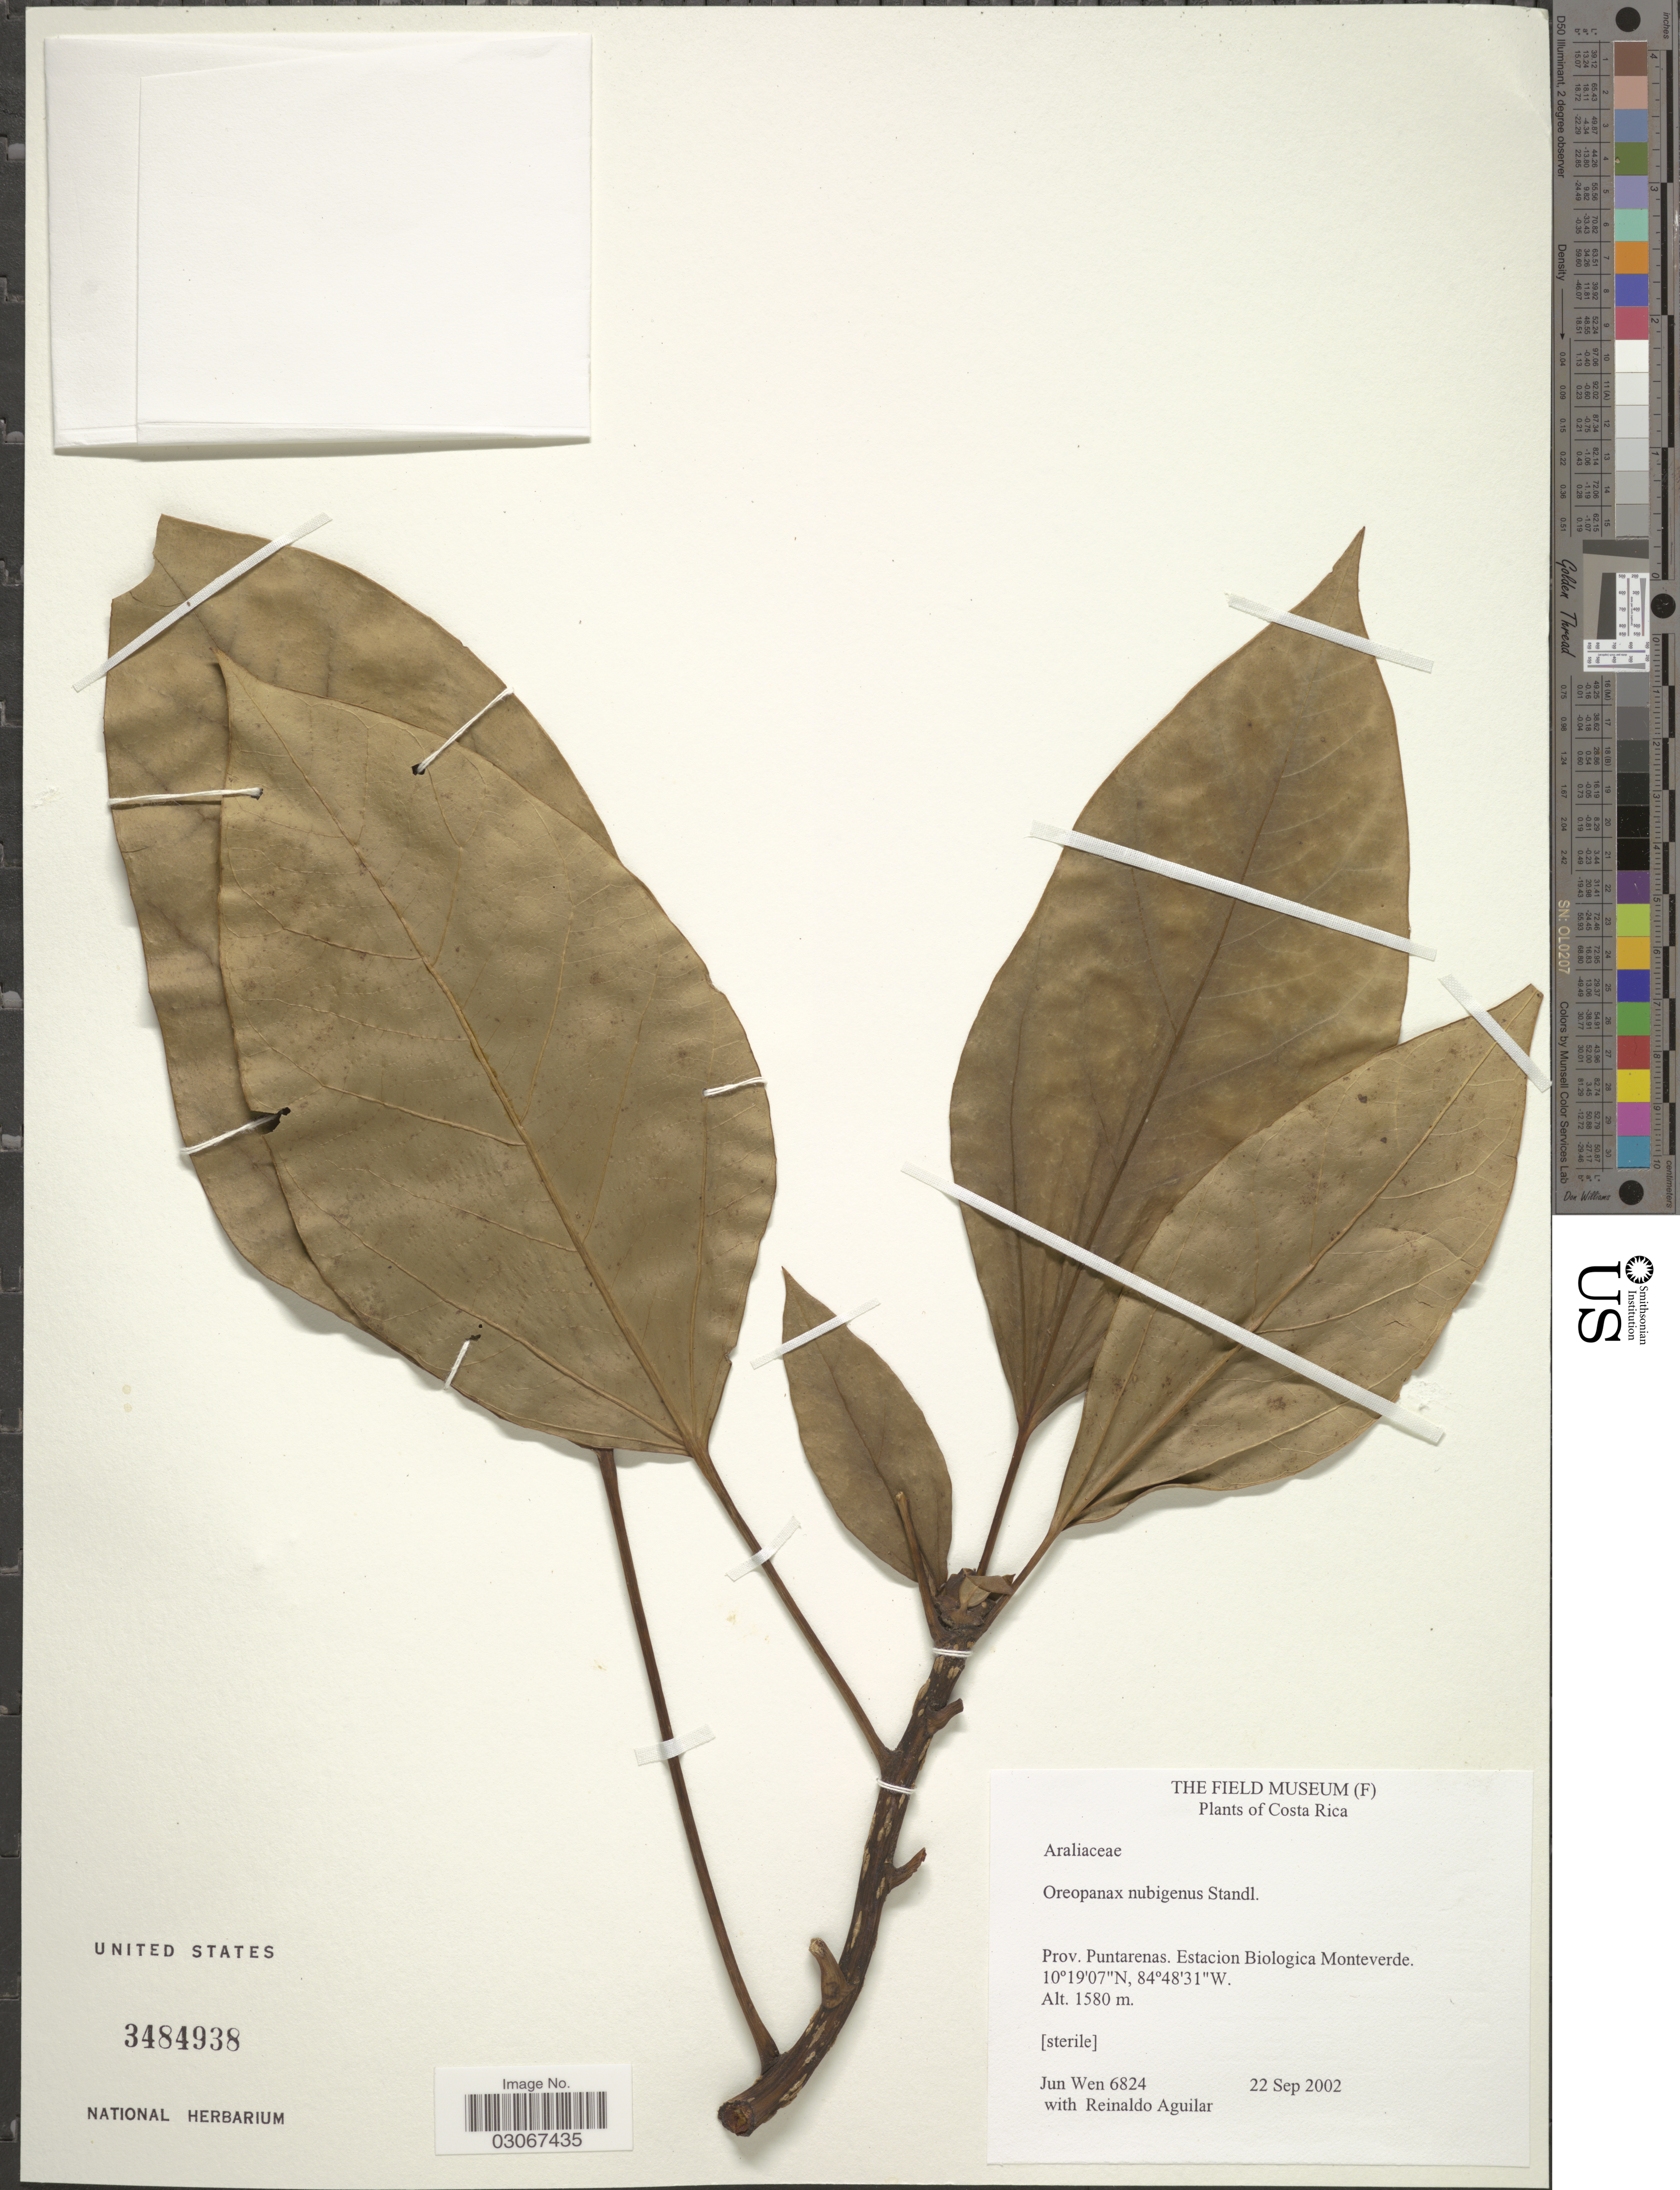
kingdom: Plantae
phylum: Tracheophyta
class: Magnoliopsida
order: Apiales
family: Araliaceae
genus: Oreopanax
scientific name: Oreopanax nubigenus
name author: Standl.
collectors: J. Wen & R. Aguilar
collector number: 6824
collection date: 2002-09-22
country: Costa Rica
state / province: Puntarenas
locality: Estacion Biologica Monteverde.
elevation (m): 1580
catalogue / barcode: US 3484938